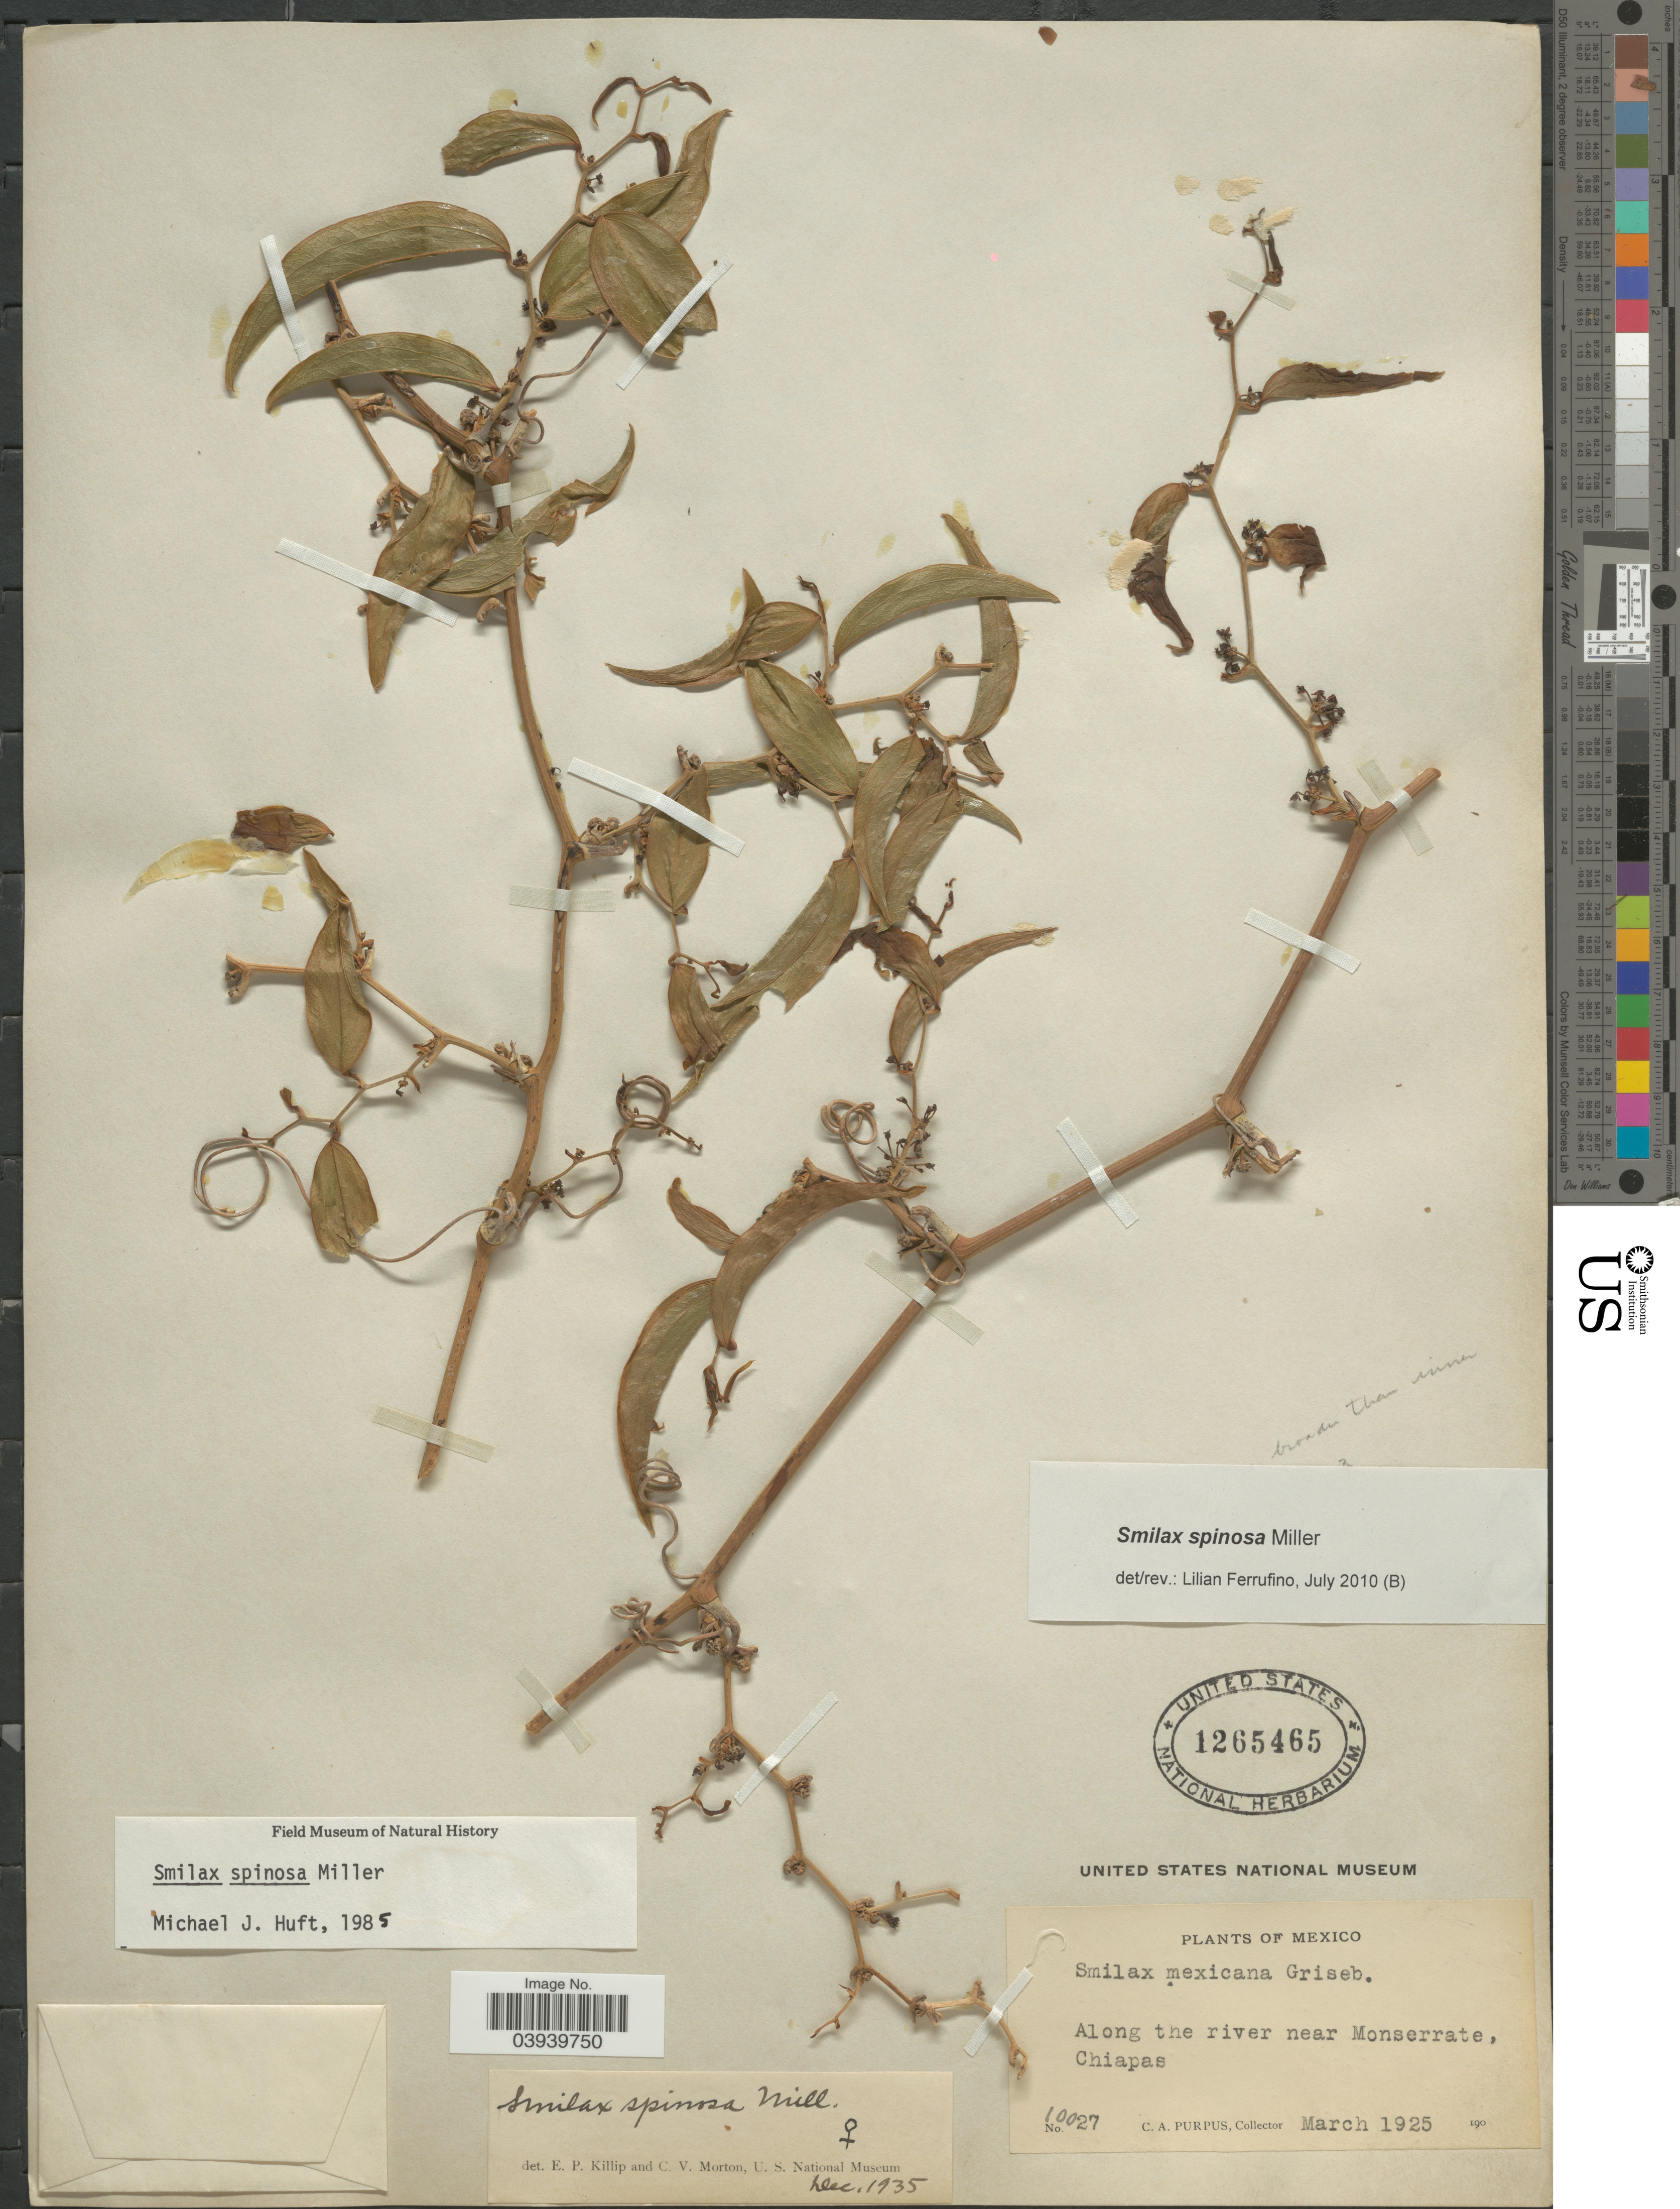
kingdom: Plantae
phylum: Tracheophyta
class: Liliopsida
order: Liliales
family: Smilacaceae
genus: Smilax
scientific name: Smilax spinosa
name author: Mill.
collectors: C. A. Purpus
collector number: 10027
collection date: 1925-03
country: Mexico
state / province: Chiapas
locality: Along the river near Monserrate.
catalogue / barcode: US 1265465